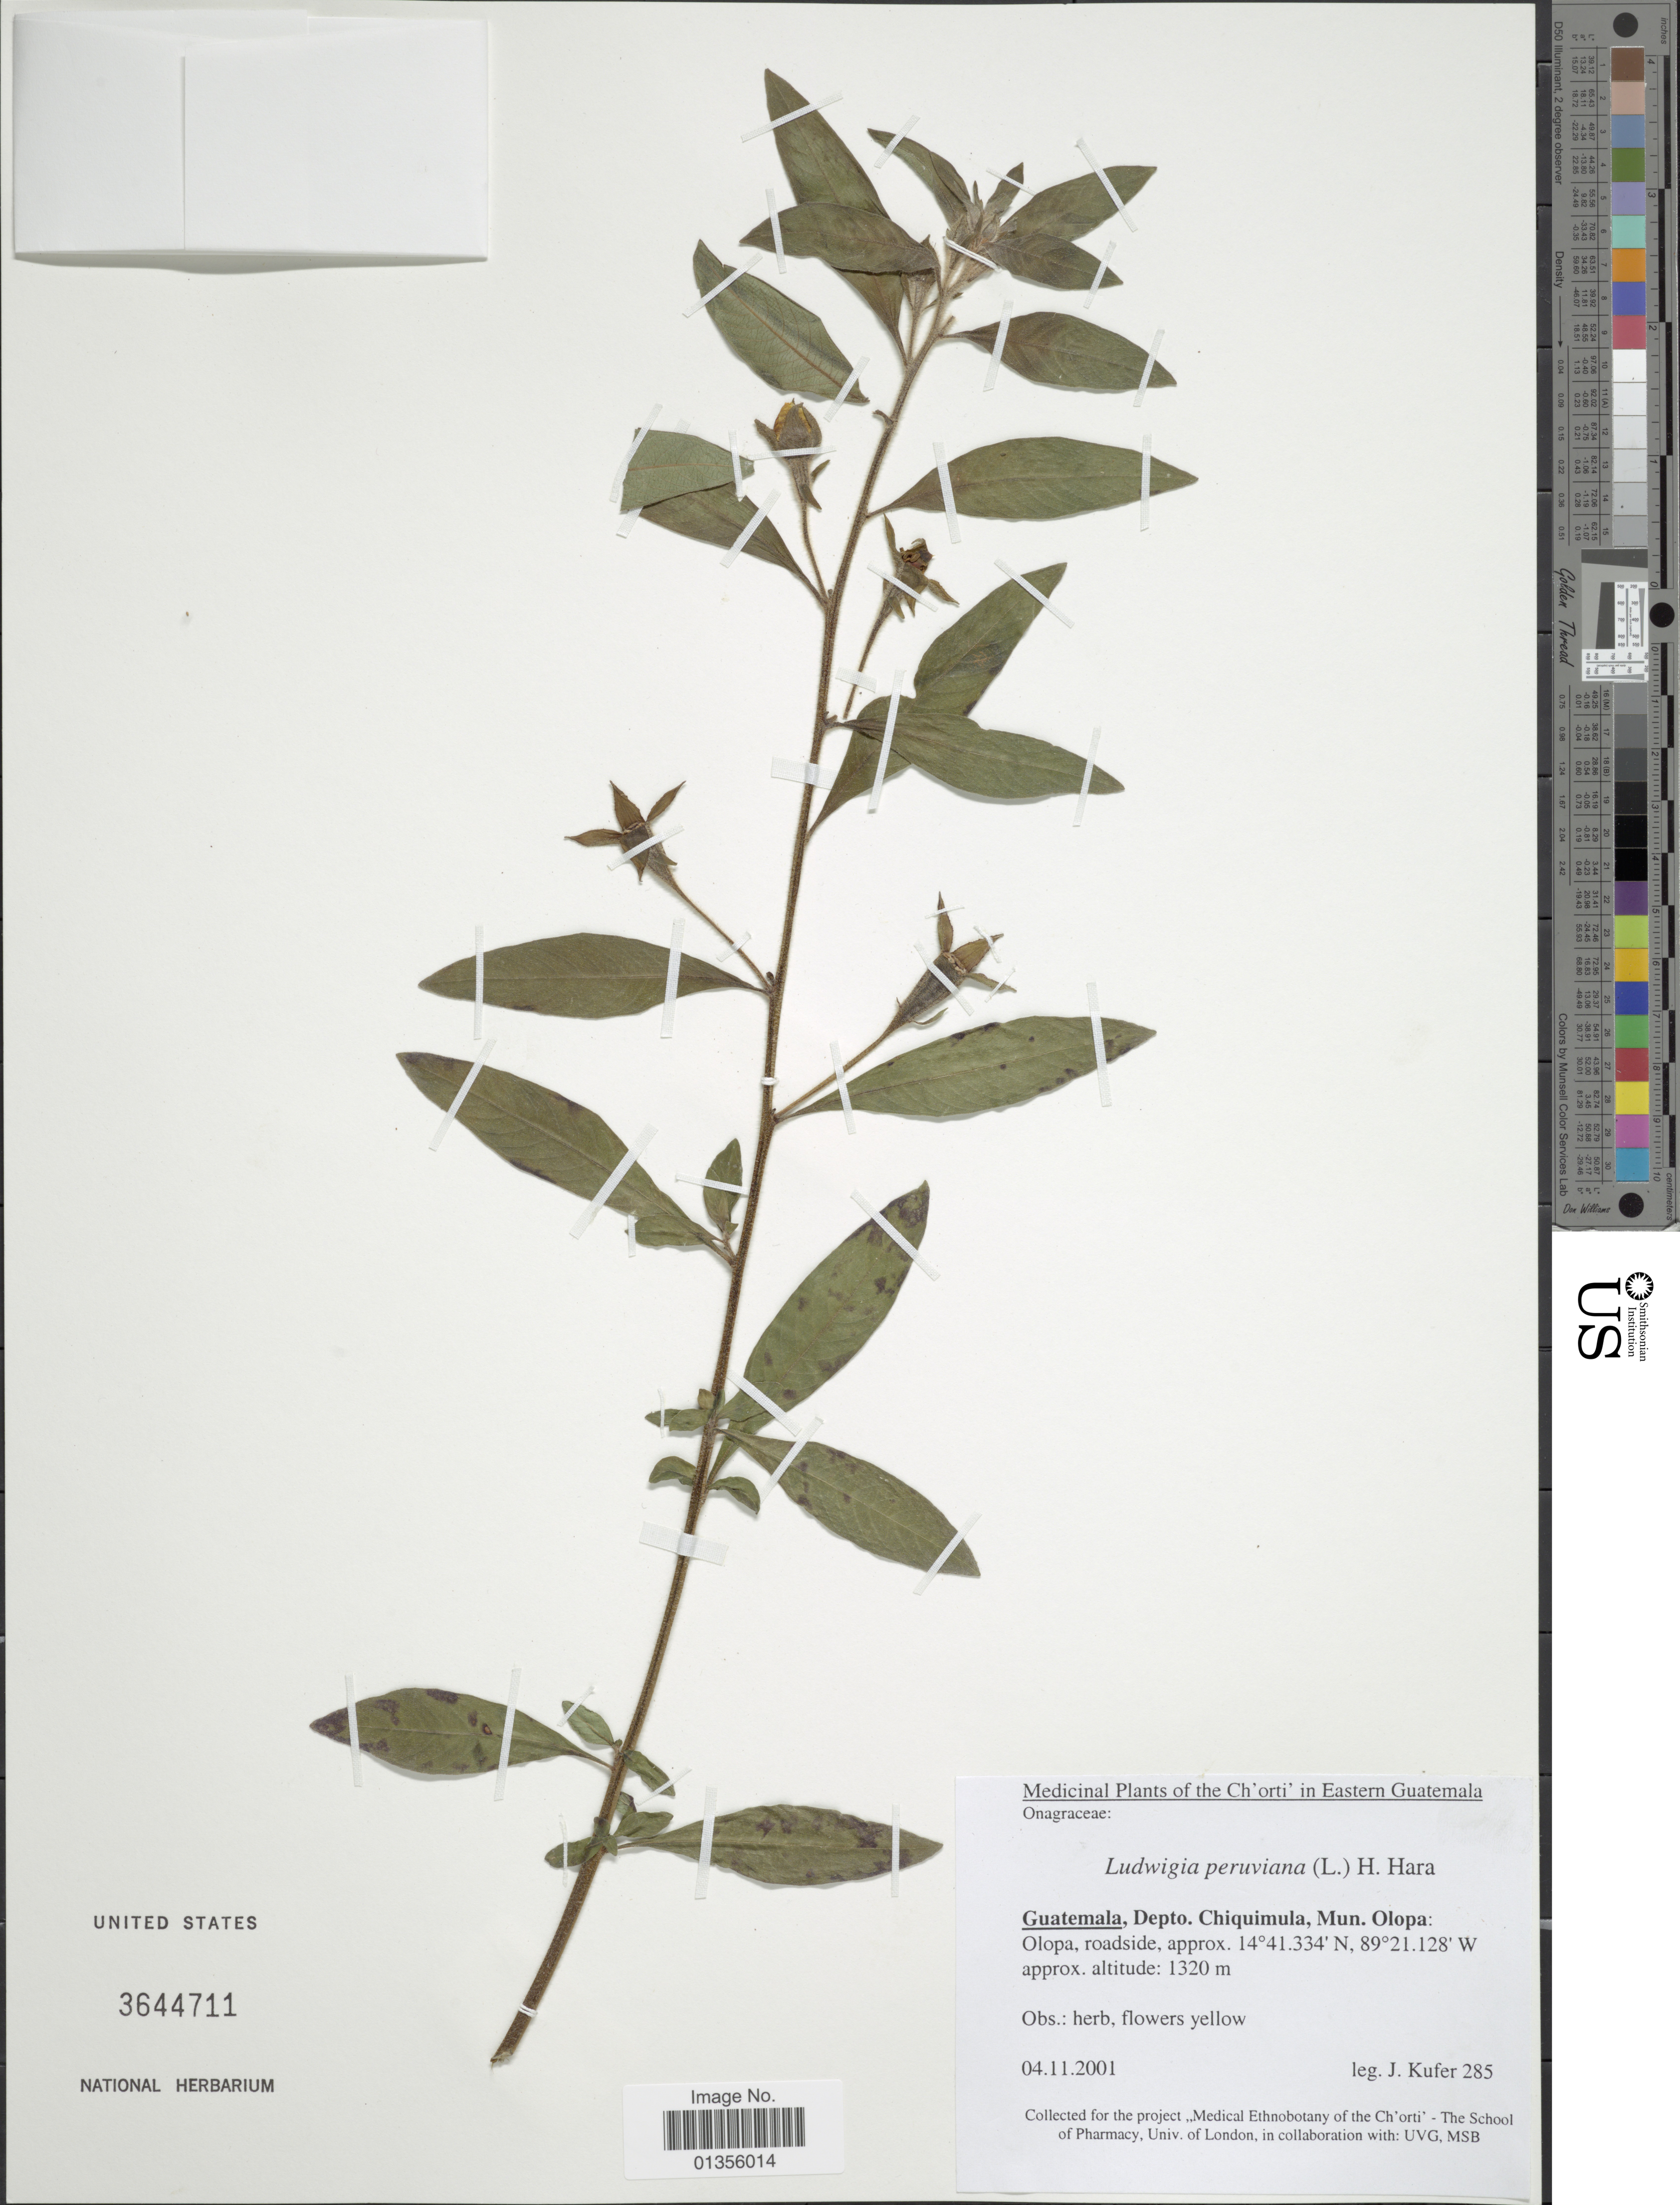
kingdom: Plantae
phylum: Tracheophyta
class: Magnoliopsida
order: Myrtales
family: Onagraceae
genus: Ludwigia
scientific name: Ludwigia peruviana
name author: (L.) H. Hara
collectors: J. Kufer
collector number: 285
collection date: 2001-11-04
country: Guatemala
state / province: Chiquimula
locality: Depto. Chiquimula, Mun. Olopa: Olopa, roadside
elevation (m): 1320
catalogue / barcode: US 3644711